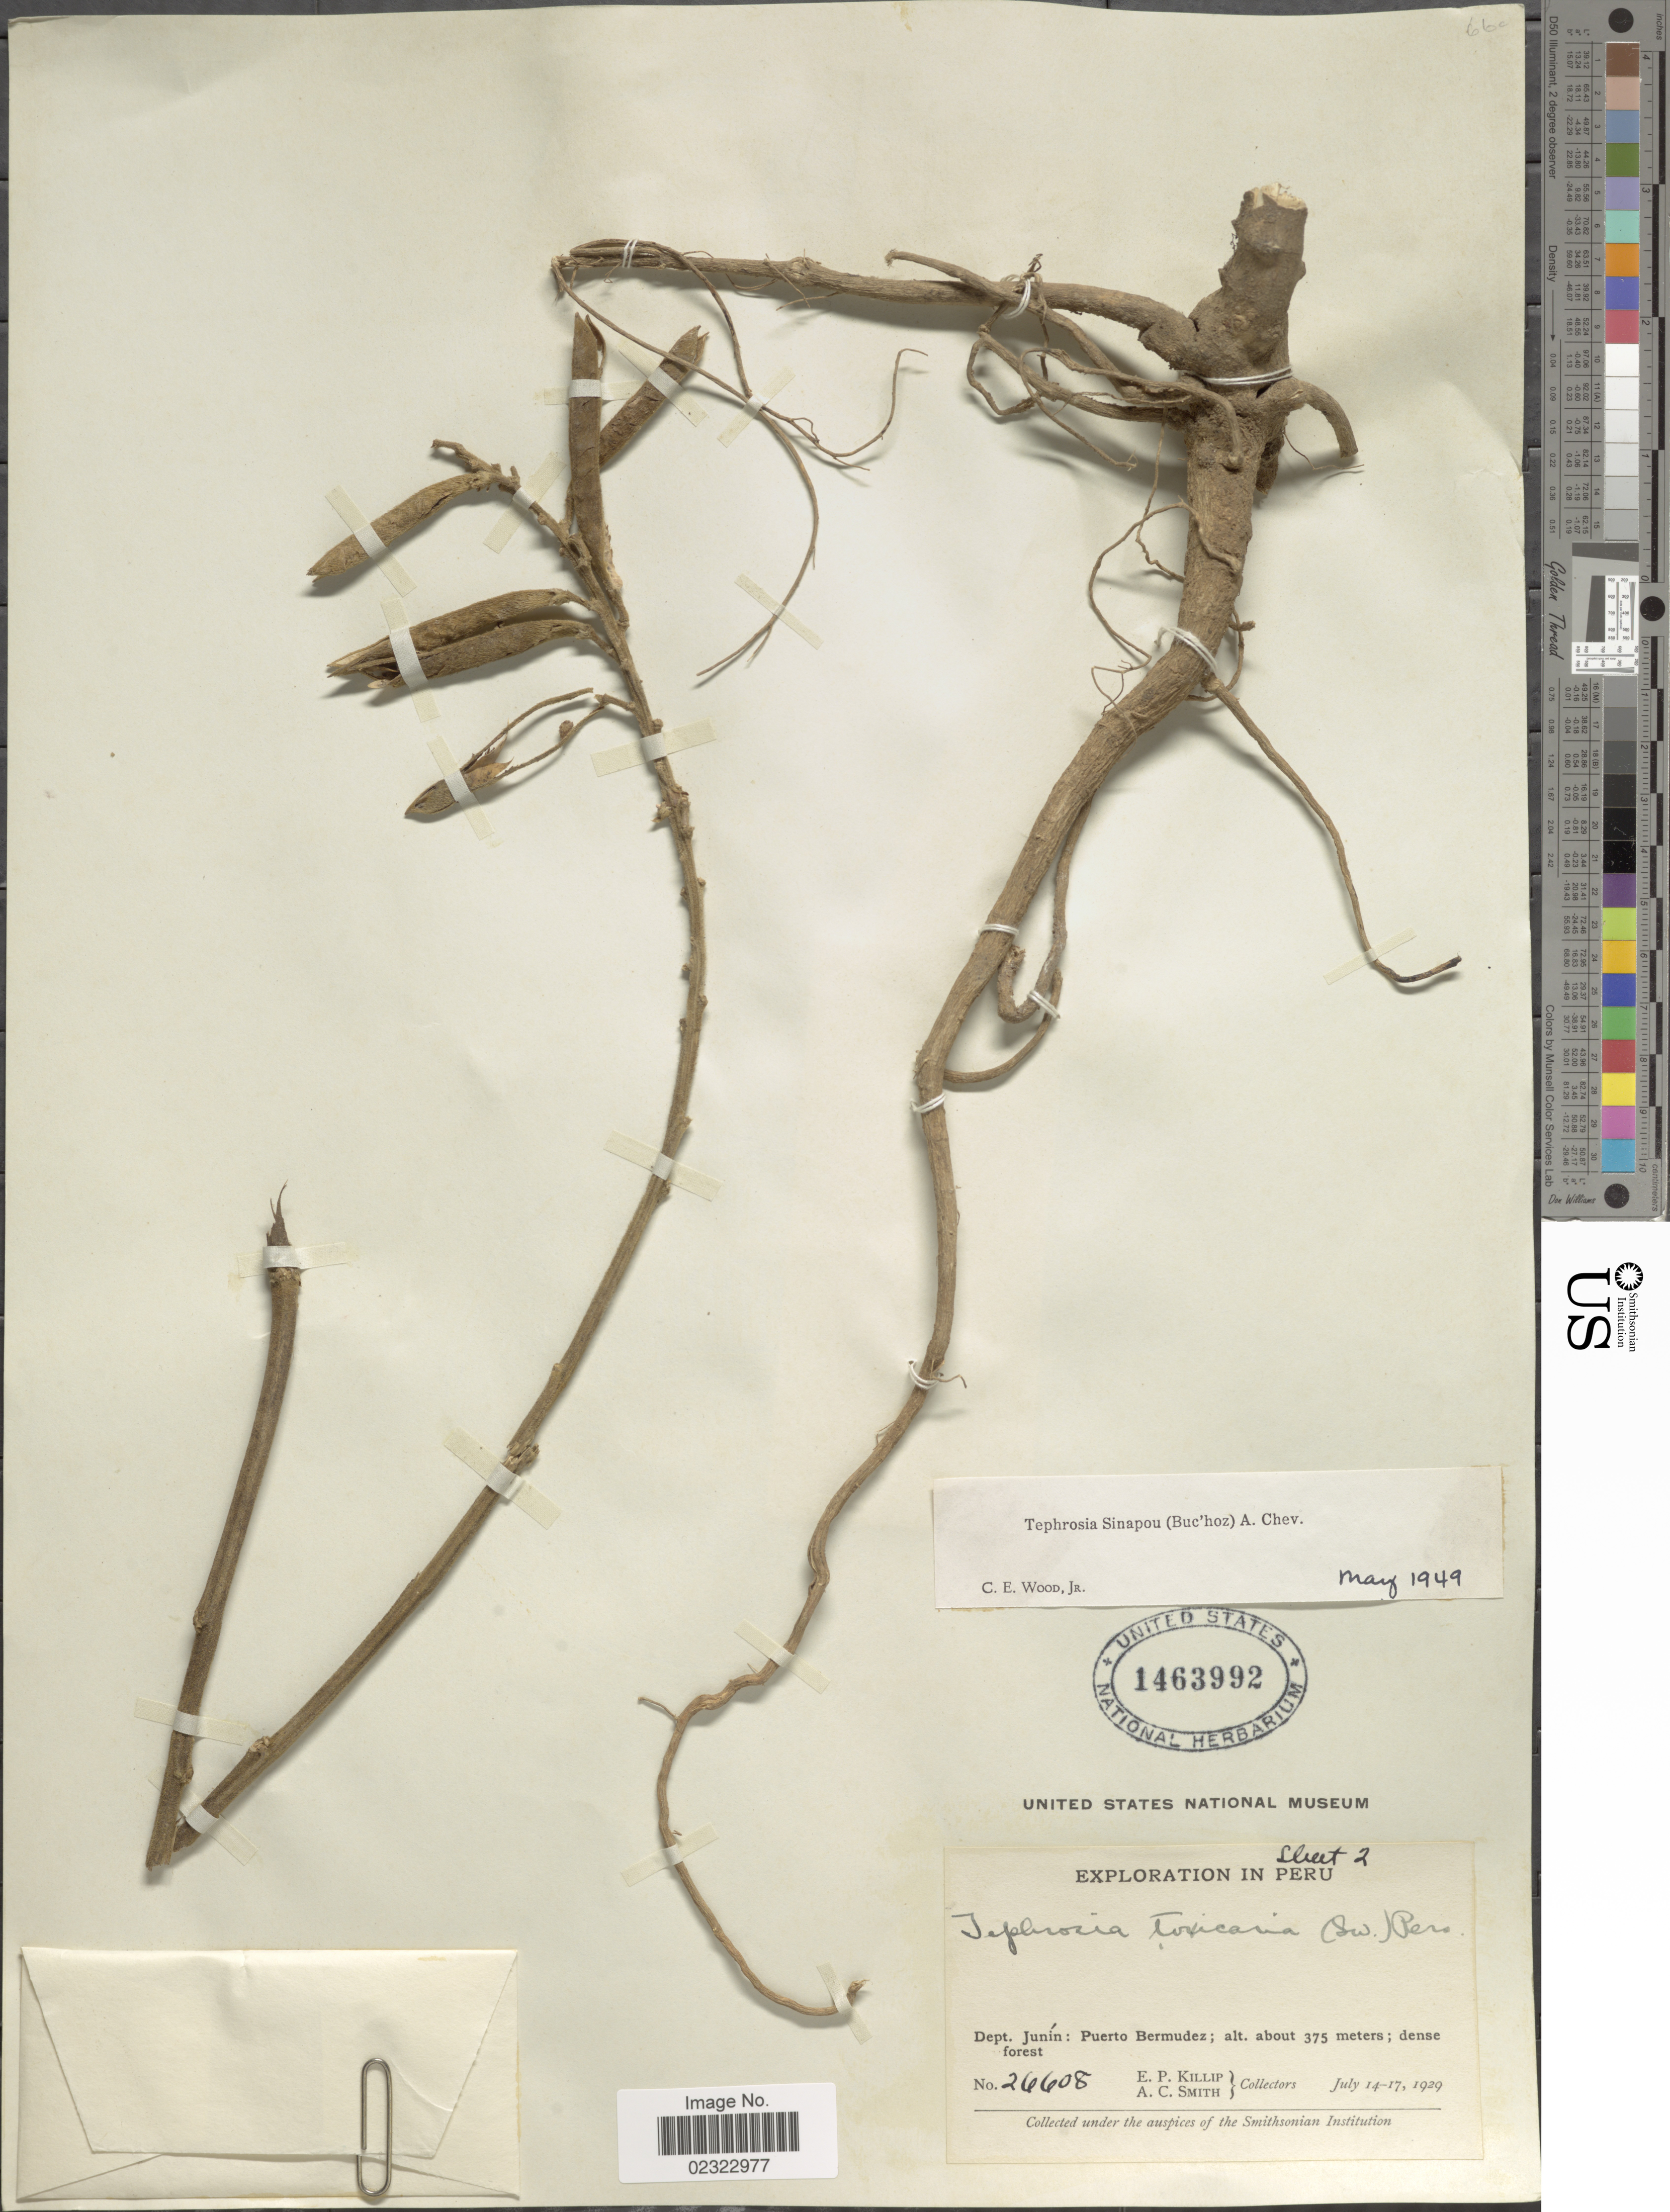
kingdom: Plantae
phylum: Tracheophyta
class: Magnoliopsida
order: Fabales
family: Fabaceae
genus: Tephrosia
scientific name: Tephrosia sinapou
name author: (Buc'hoz) A. Chev.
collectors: E. P. Killip & A. C. Smith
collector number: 26608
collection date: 1929-07-14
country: Peru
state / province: Junín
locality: Dept. Junin: Puerto Bermudez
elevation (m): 375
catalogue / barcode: US 1463992